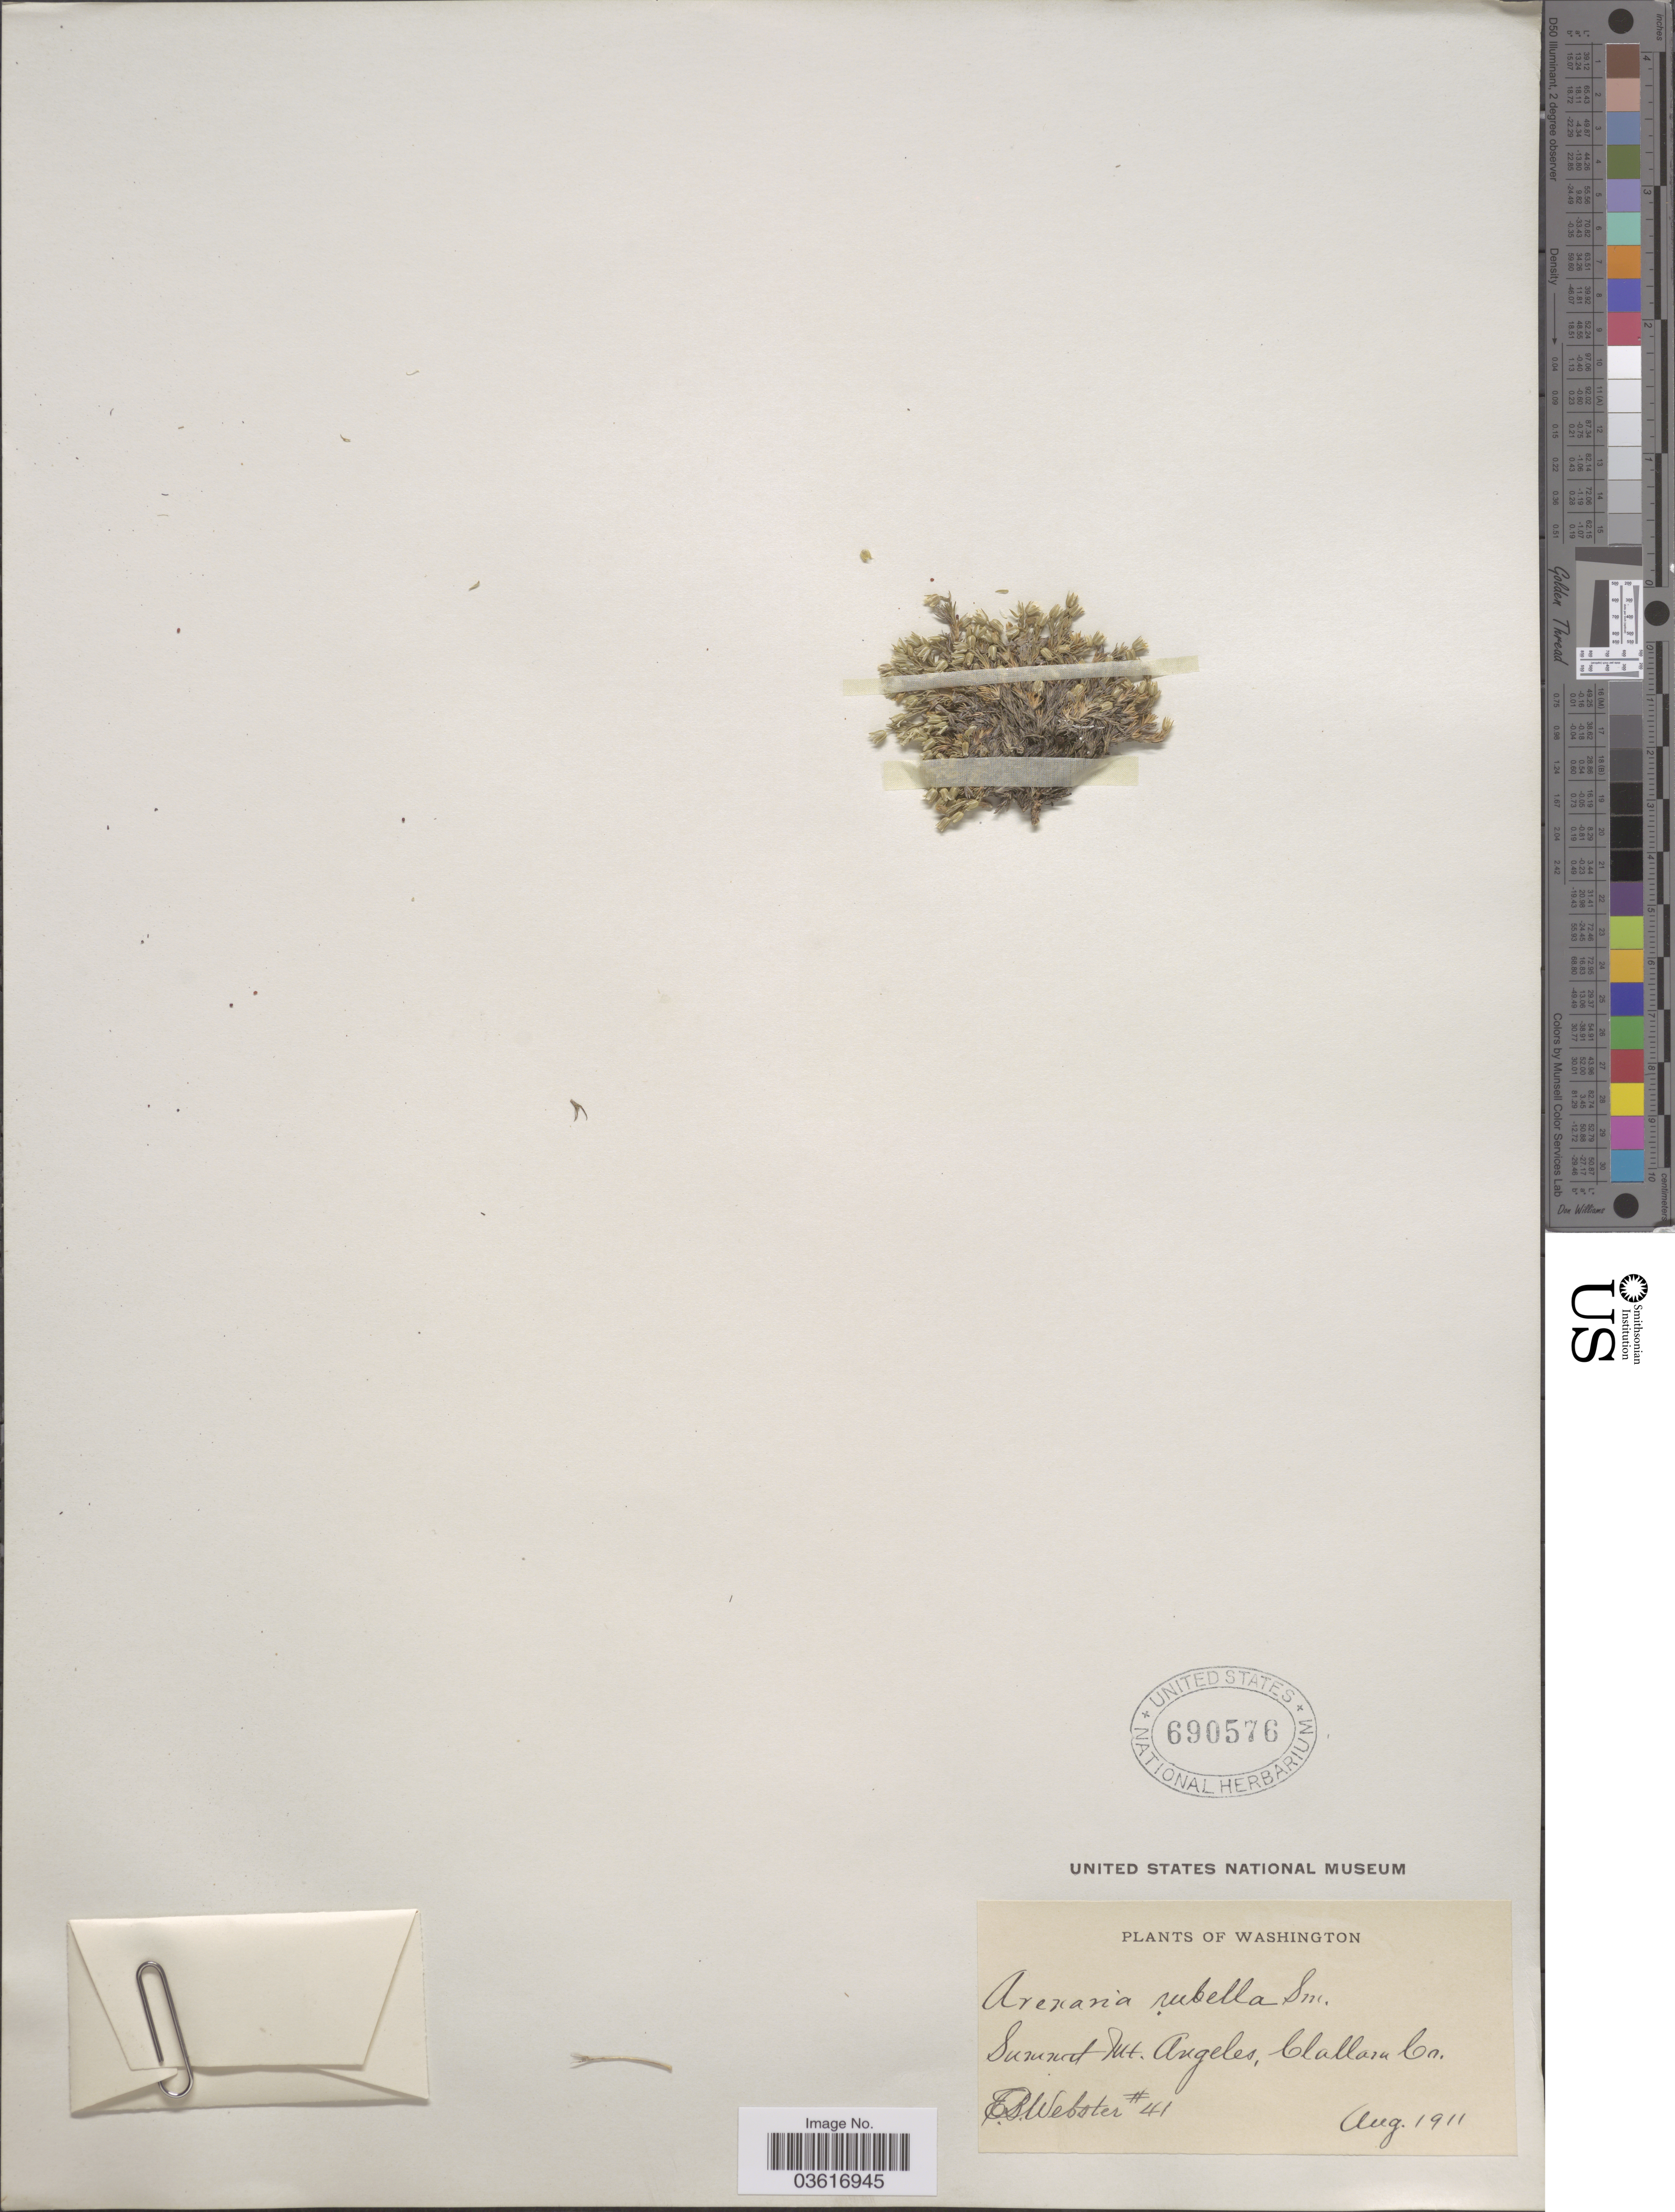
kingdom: Plantae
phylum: Tracheophyta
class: Magnoliopsida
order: Caryophyllales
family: Caryophyllaceae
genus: Minuartia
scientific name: Minuartia verna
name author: (L.) Hiern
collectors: E. B. Webster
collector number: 41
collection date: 1911-08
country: United States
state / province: Washington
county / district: Clallam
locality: Summit Mt. Angeles, Clallam Co.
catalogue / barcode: US 690576